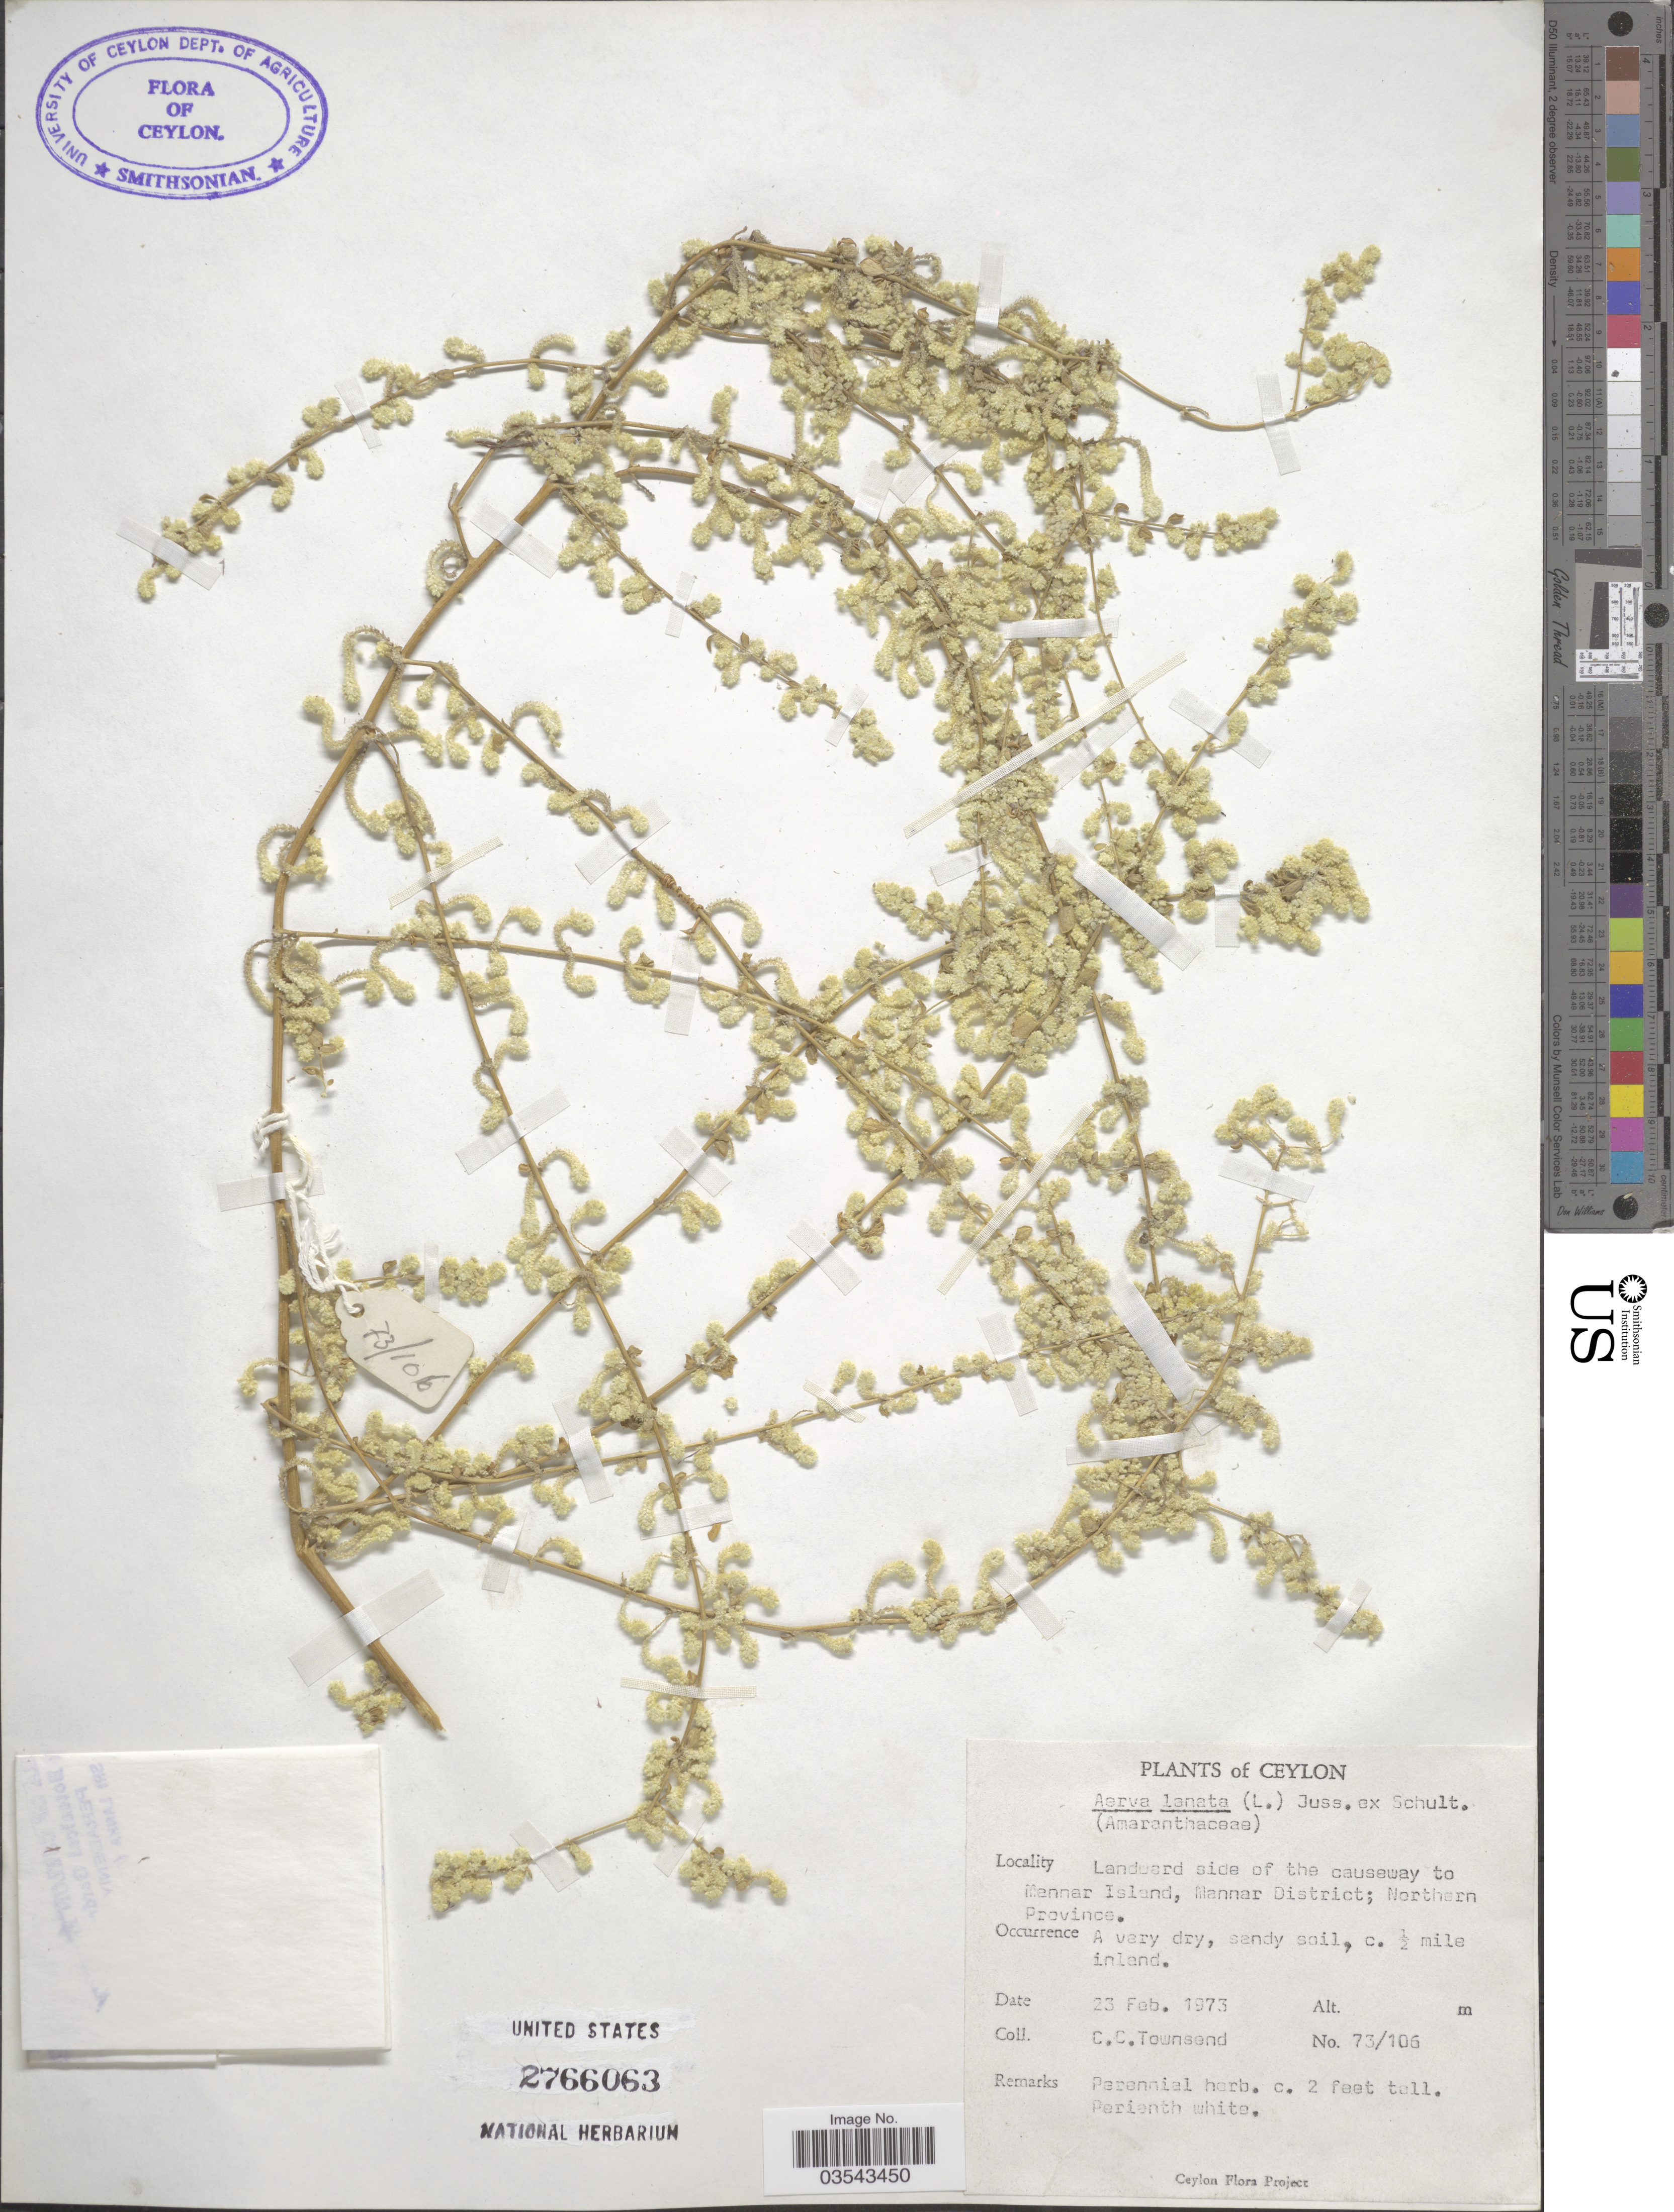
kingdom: Plantae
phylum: Tracheophyta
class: Magnoliopsida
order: Caryophyllales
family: Amaranthaceae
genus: Ouret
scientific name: Ouret lanata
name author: (L.) Kuntze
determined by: U.S. National Herbarium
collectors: C. C. Townsend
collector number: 73/106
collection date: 1973-02-23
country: Sri Lanka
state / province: Northern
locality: Ceylon. Landward side of the causeway to Mannar Island, Mannar District., c. ½ mile inland.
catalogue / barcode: US 2766063